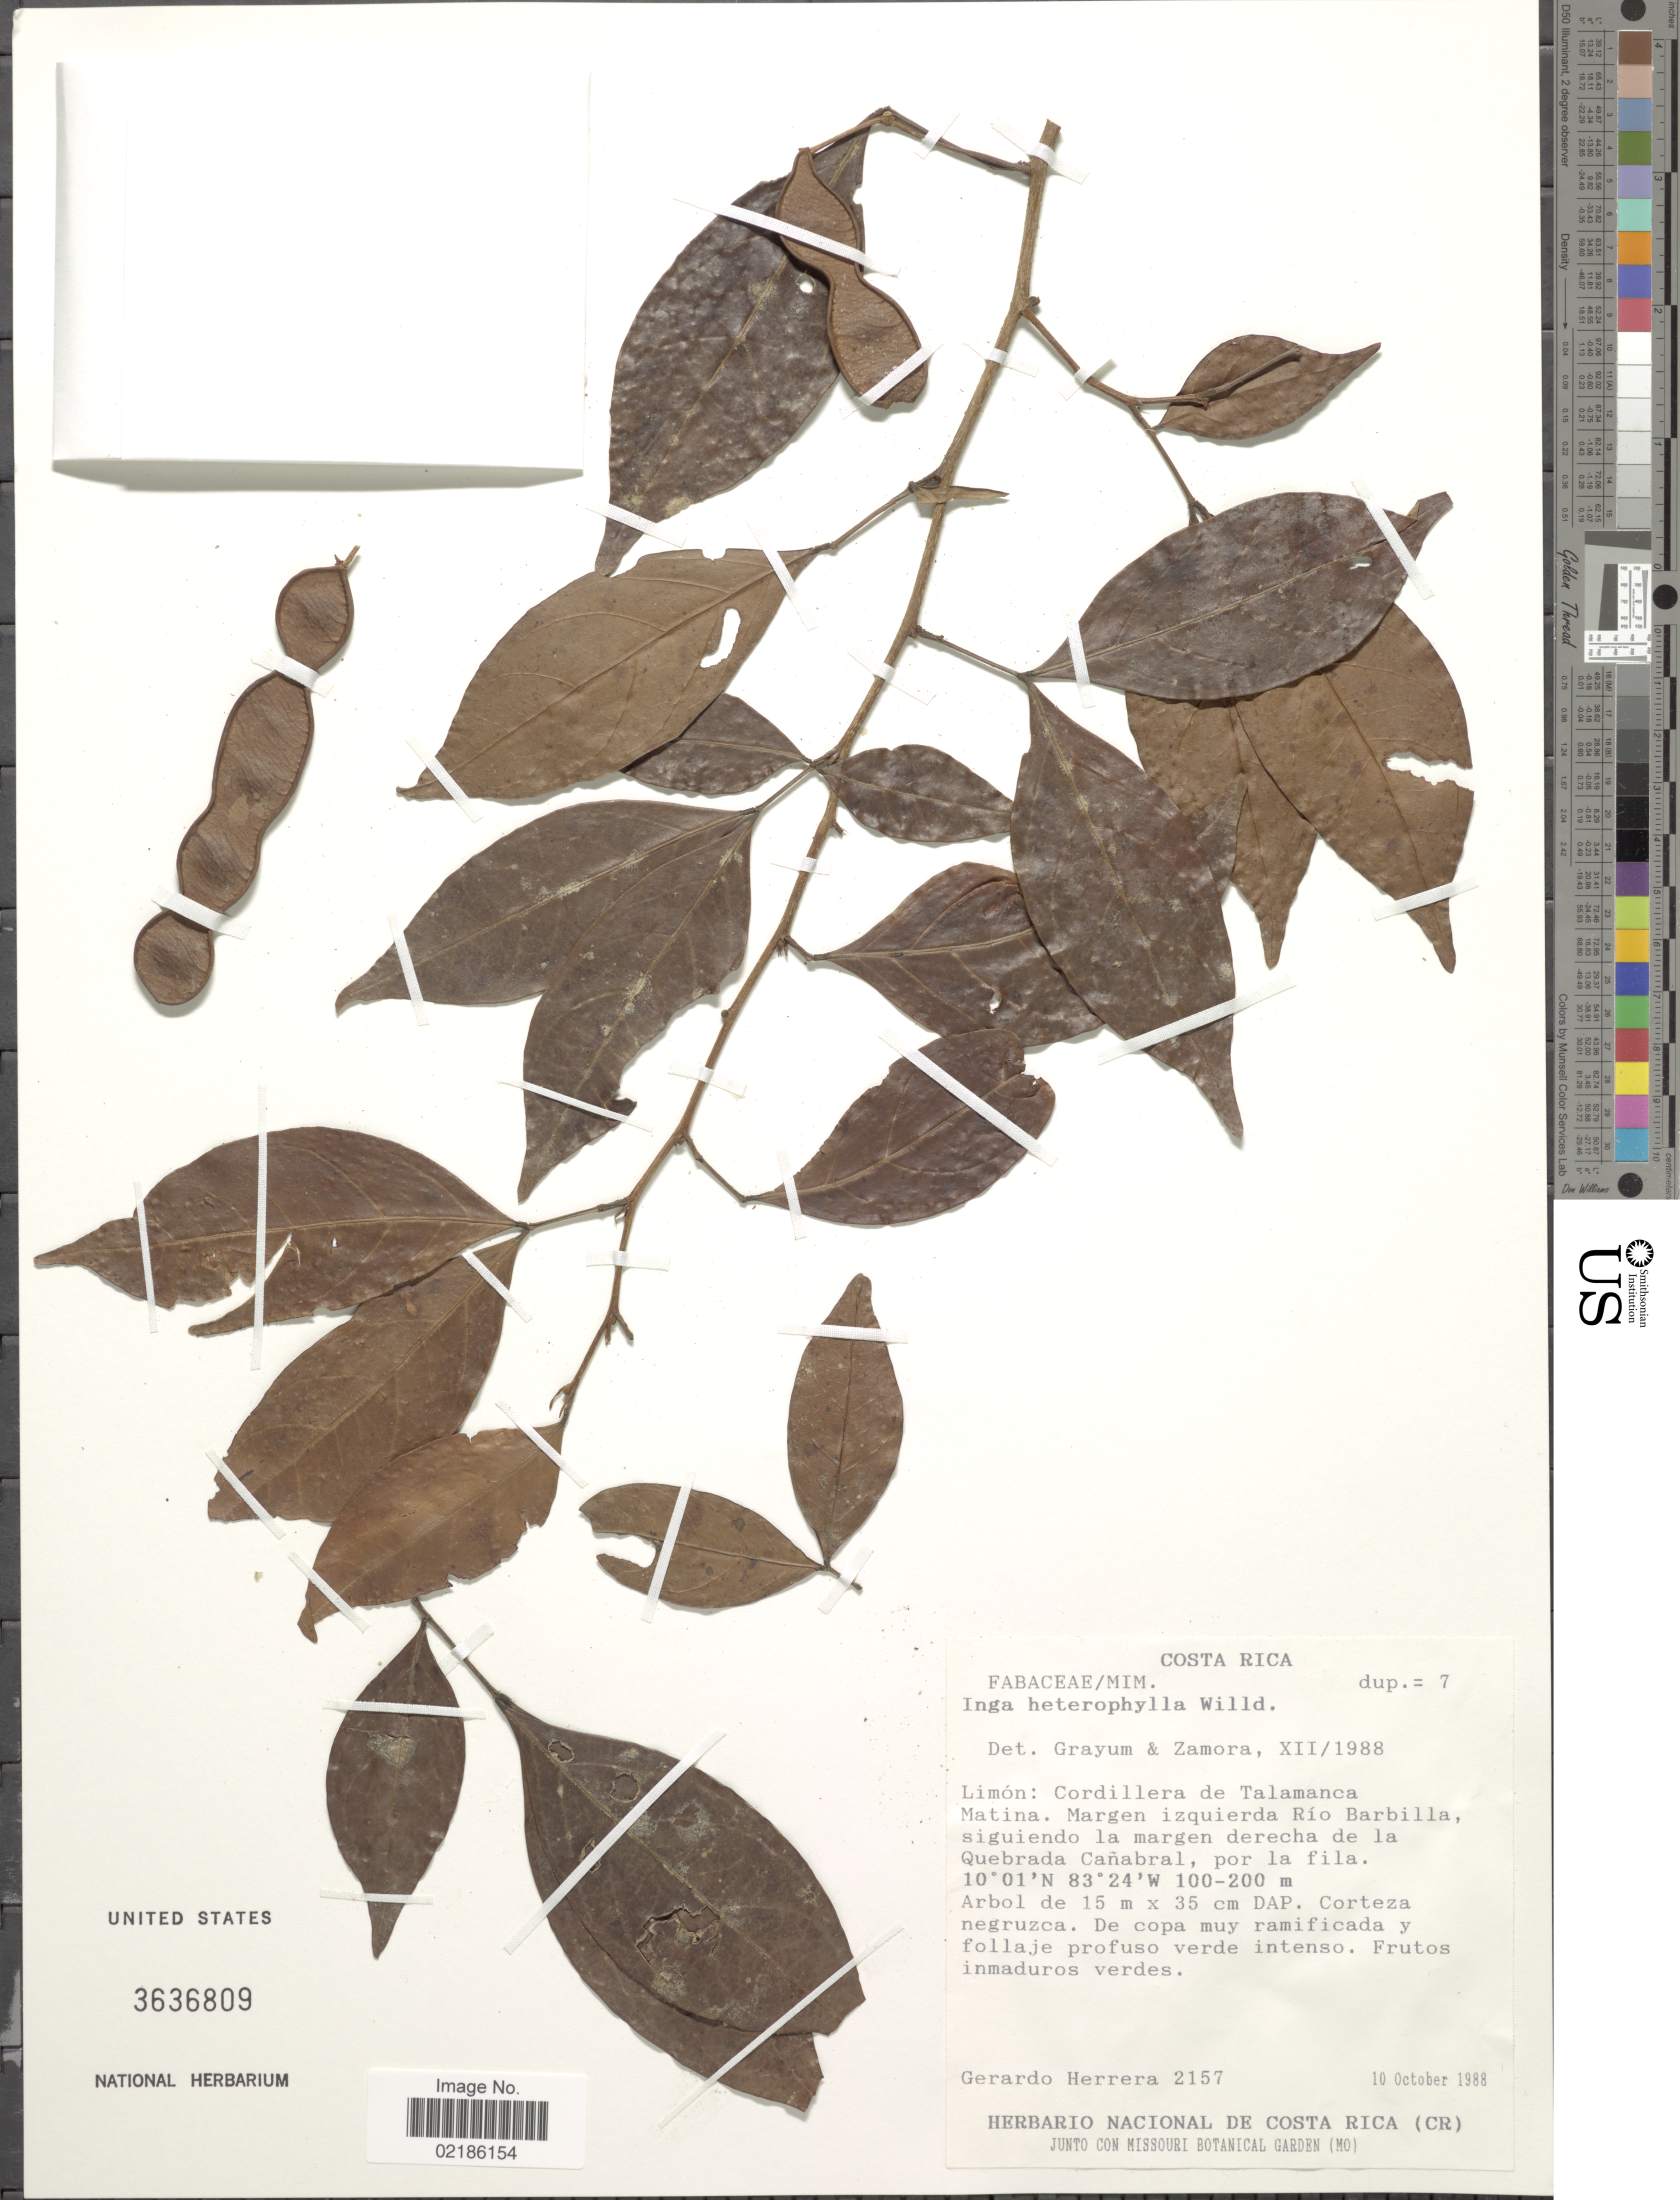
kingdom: Plantae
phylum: Tracheophyta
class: Magnoliopsida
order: Fabales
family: Fabaceae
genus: Inga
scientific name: Inga heterophylla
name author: Willd.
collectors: G. Herrera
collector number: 2157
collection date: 1988-10-10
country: Costa Rica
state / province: Limón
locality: Cordillera de Talamanca Matina. Margen izquierda Rio Barbilla, siguiendo la margen derecha de la Quebrada Canabral, por la fila.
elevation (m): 100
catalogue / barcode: US 3636809